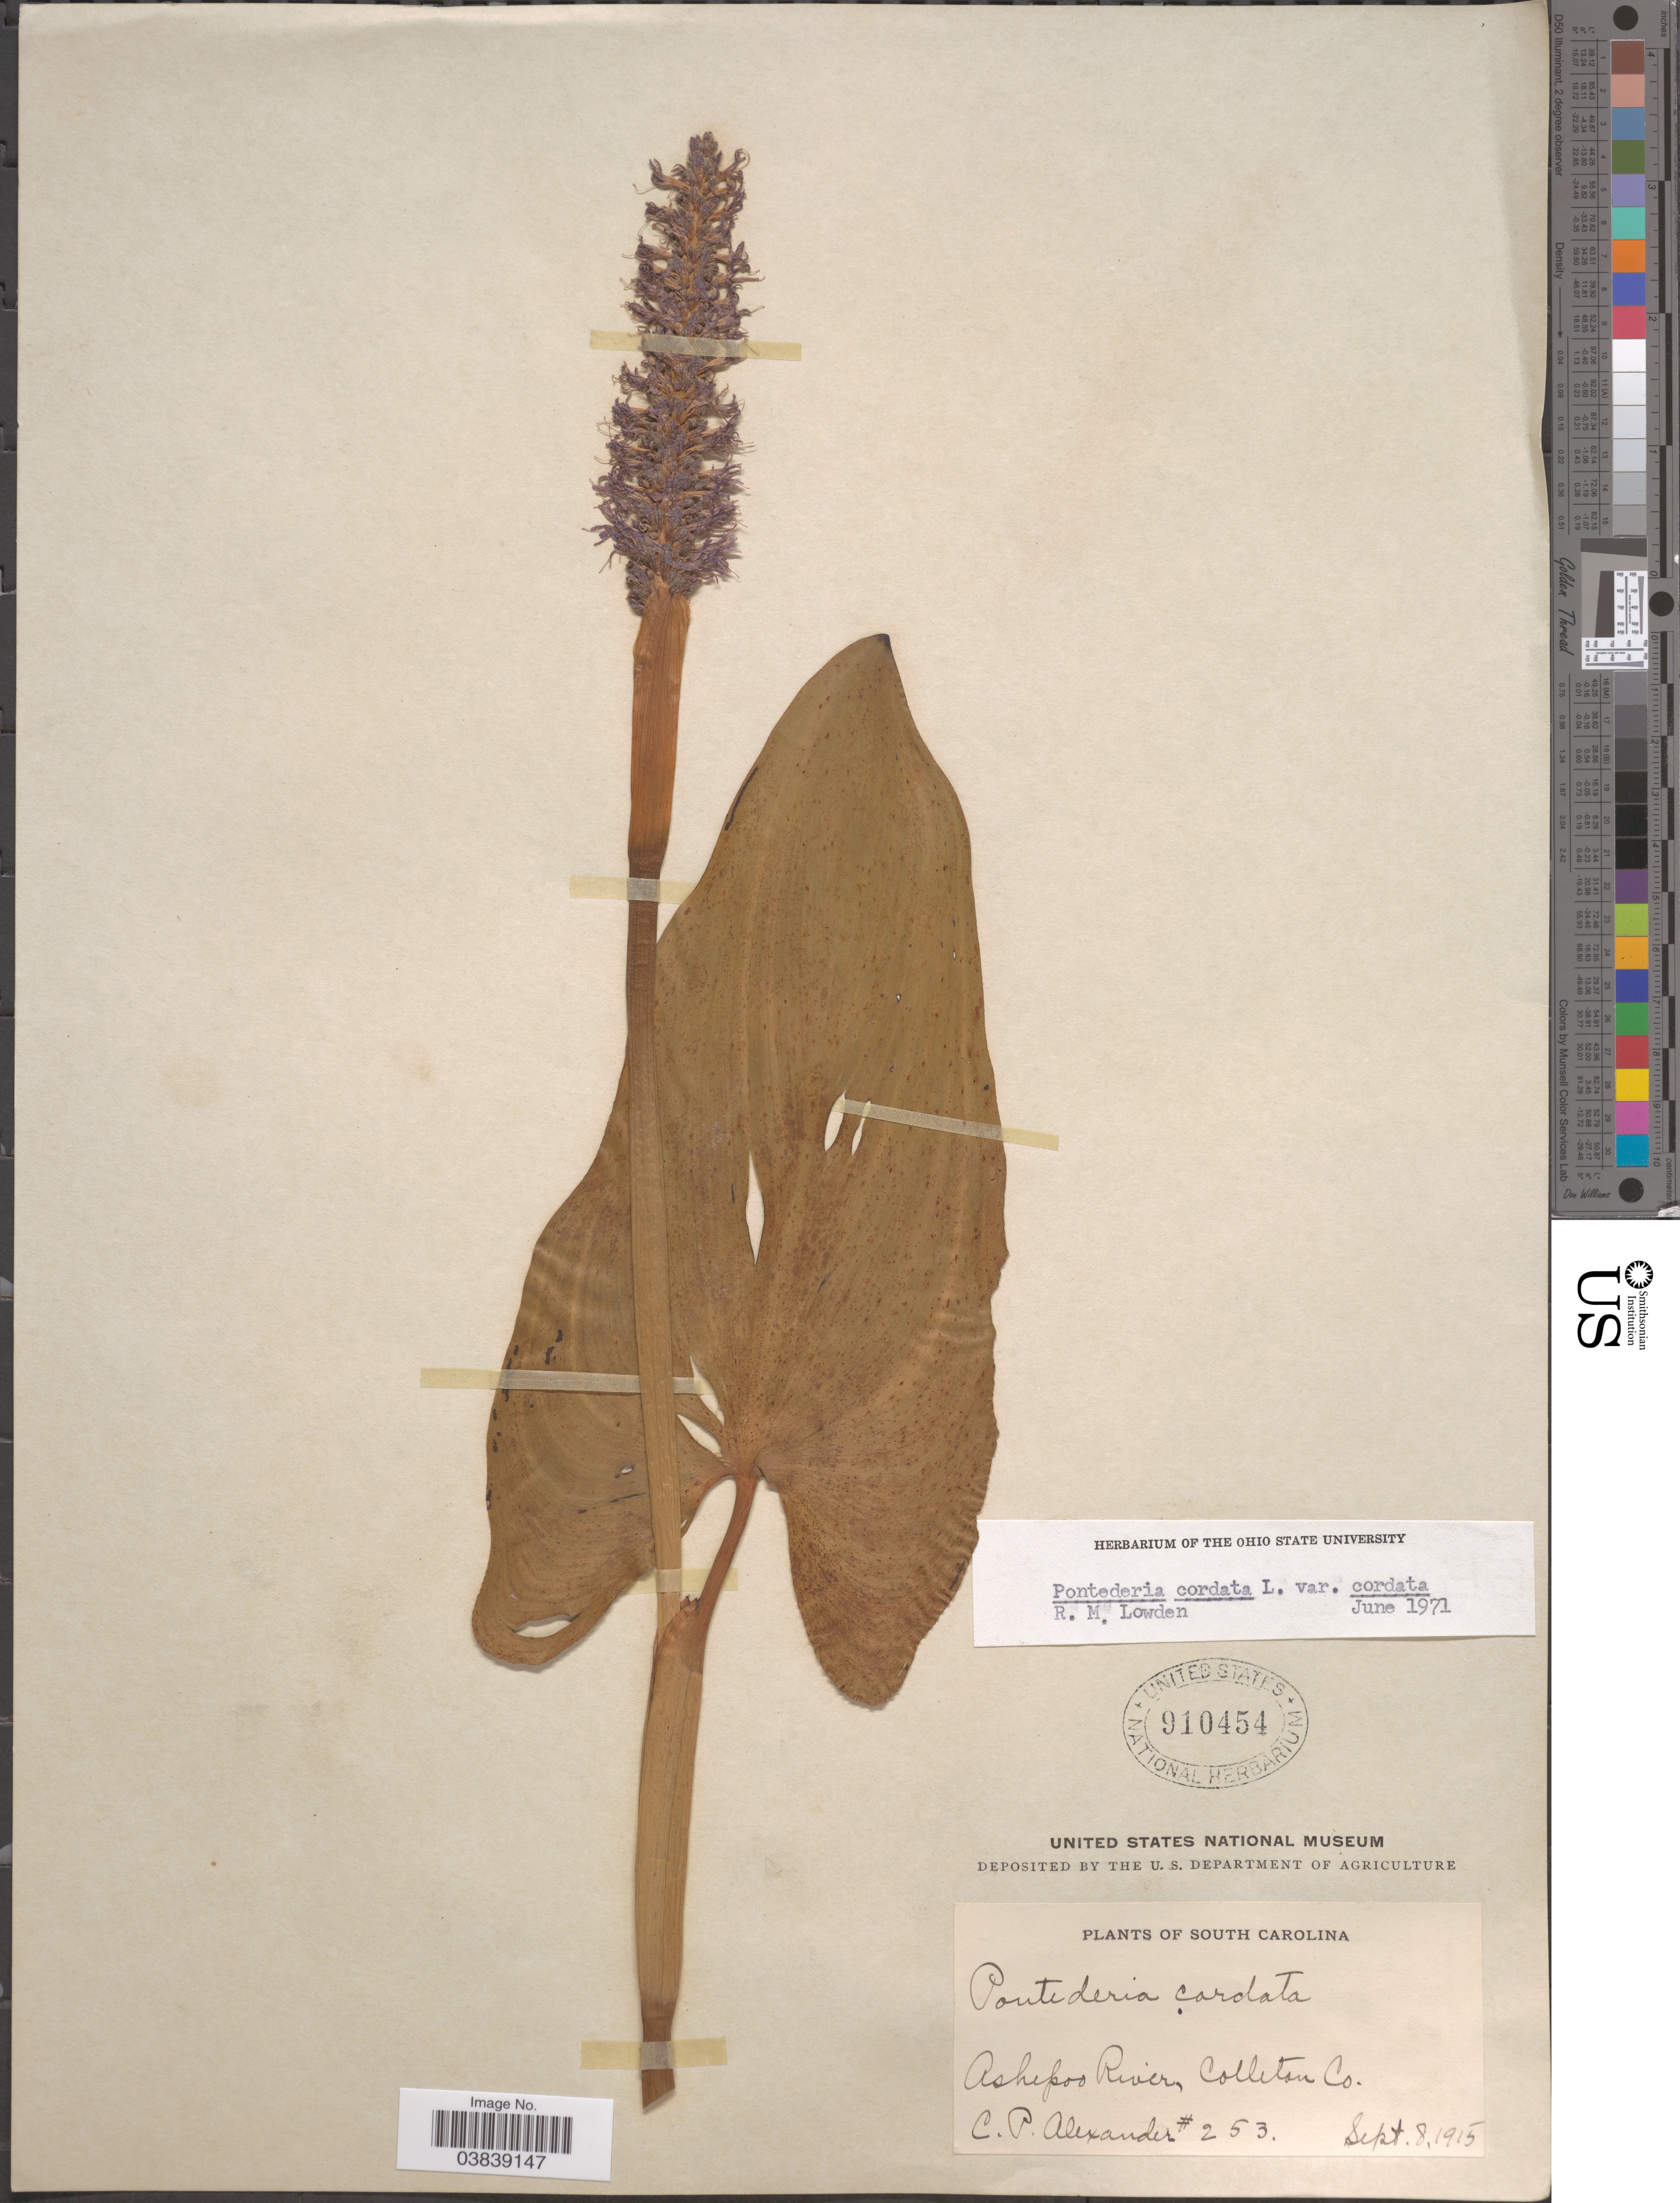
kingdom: Plantae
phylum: Tracheophyta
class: Liliopsida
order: Commelinales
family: Pontederiaceae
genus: Pontederia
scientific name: Pontederia cordata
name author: L.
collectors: C. P. Alexander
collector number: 253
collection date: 1915-09-08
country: United States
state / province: South Carolina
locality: Ashepoo River, Colleton Co.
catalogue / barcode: US 910454